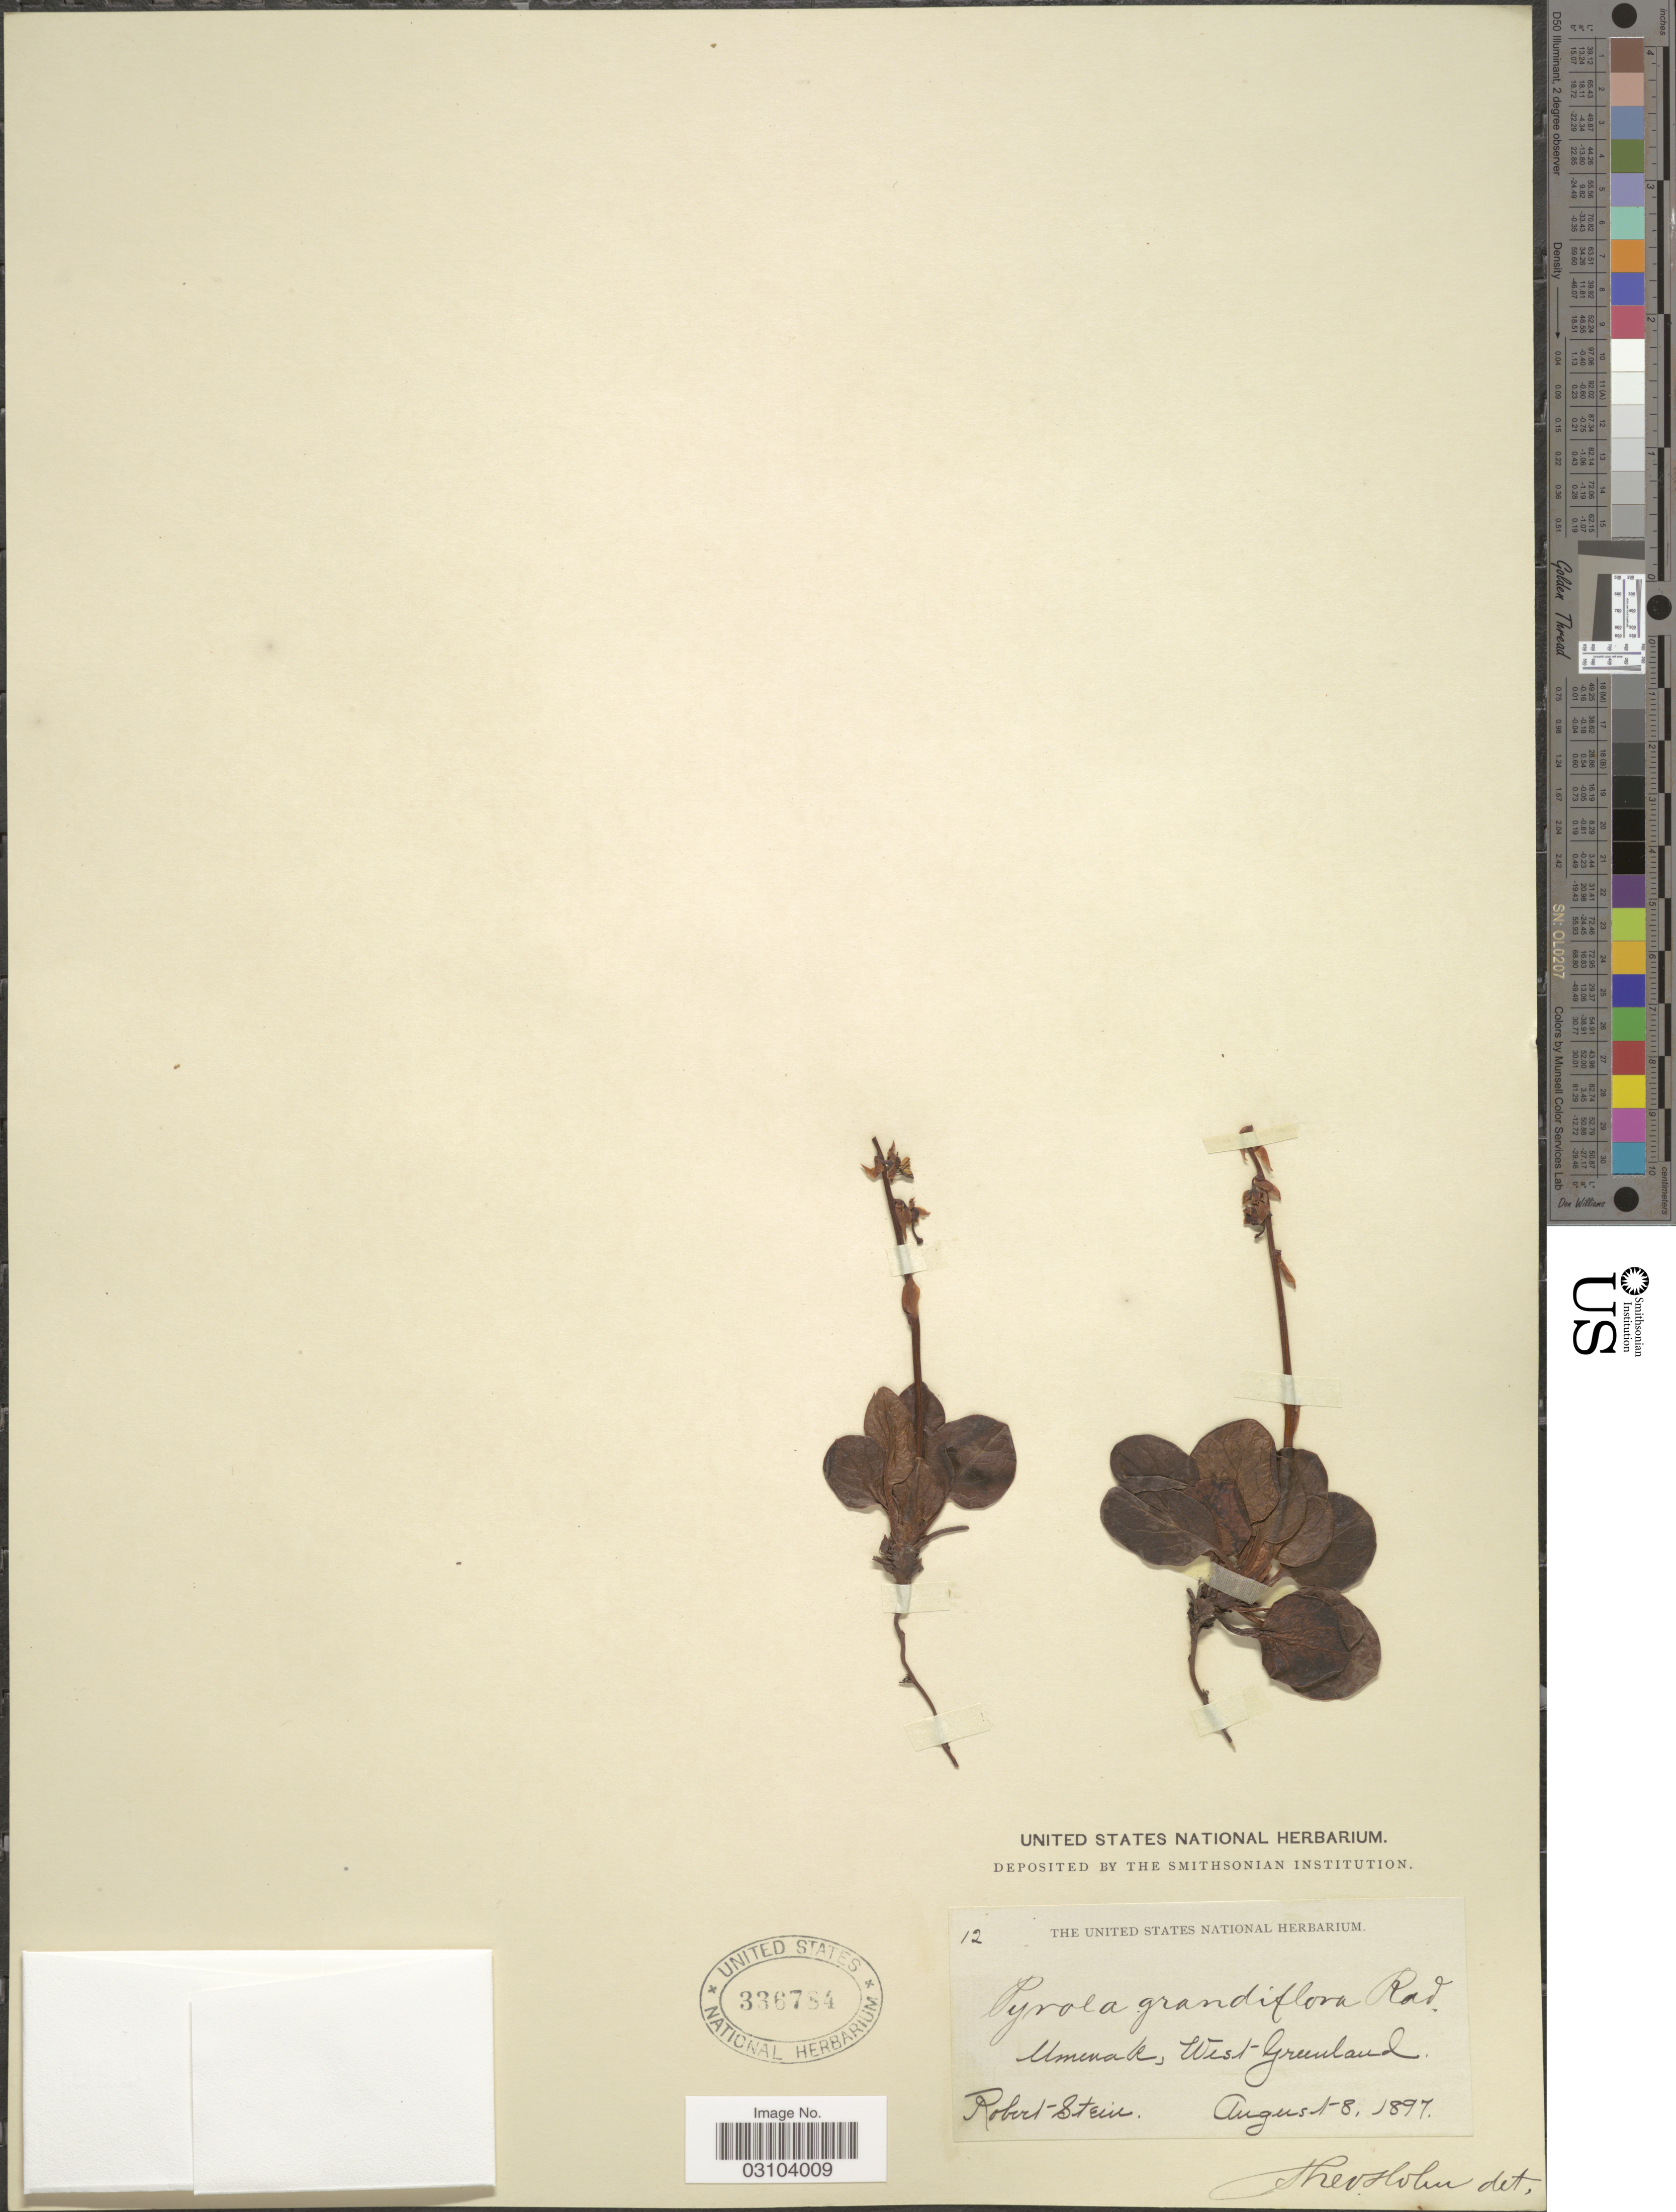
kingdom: Plantae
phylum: Tracheophyta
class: Magnoliopsida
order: Ericales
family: Ericaceae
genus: Pyrola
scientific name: Pyrola grandiflora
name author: Radius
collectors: R. Stein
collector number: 12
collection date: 1897-08-08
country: Greenland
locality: Umenak, West-Greenland.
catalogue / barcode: US 336784